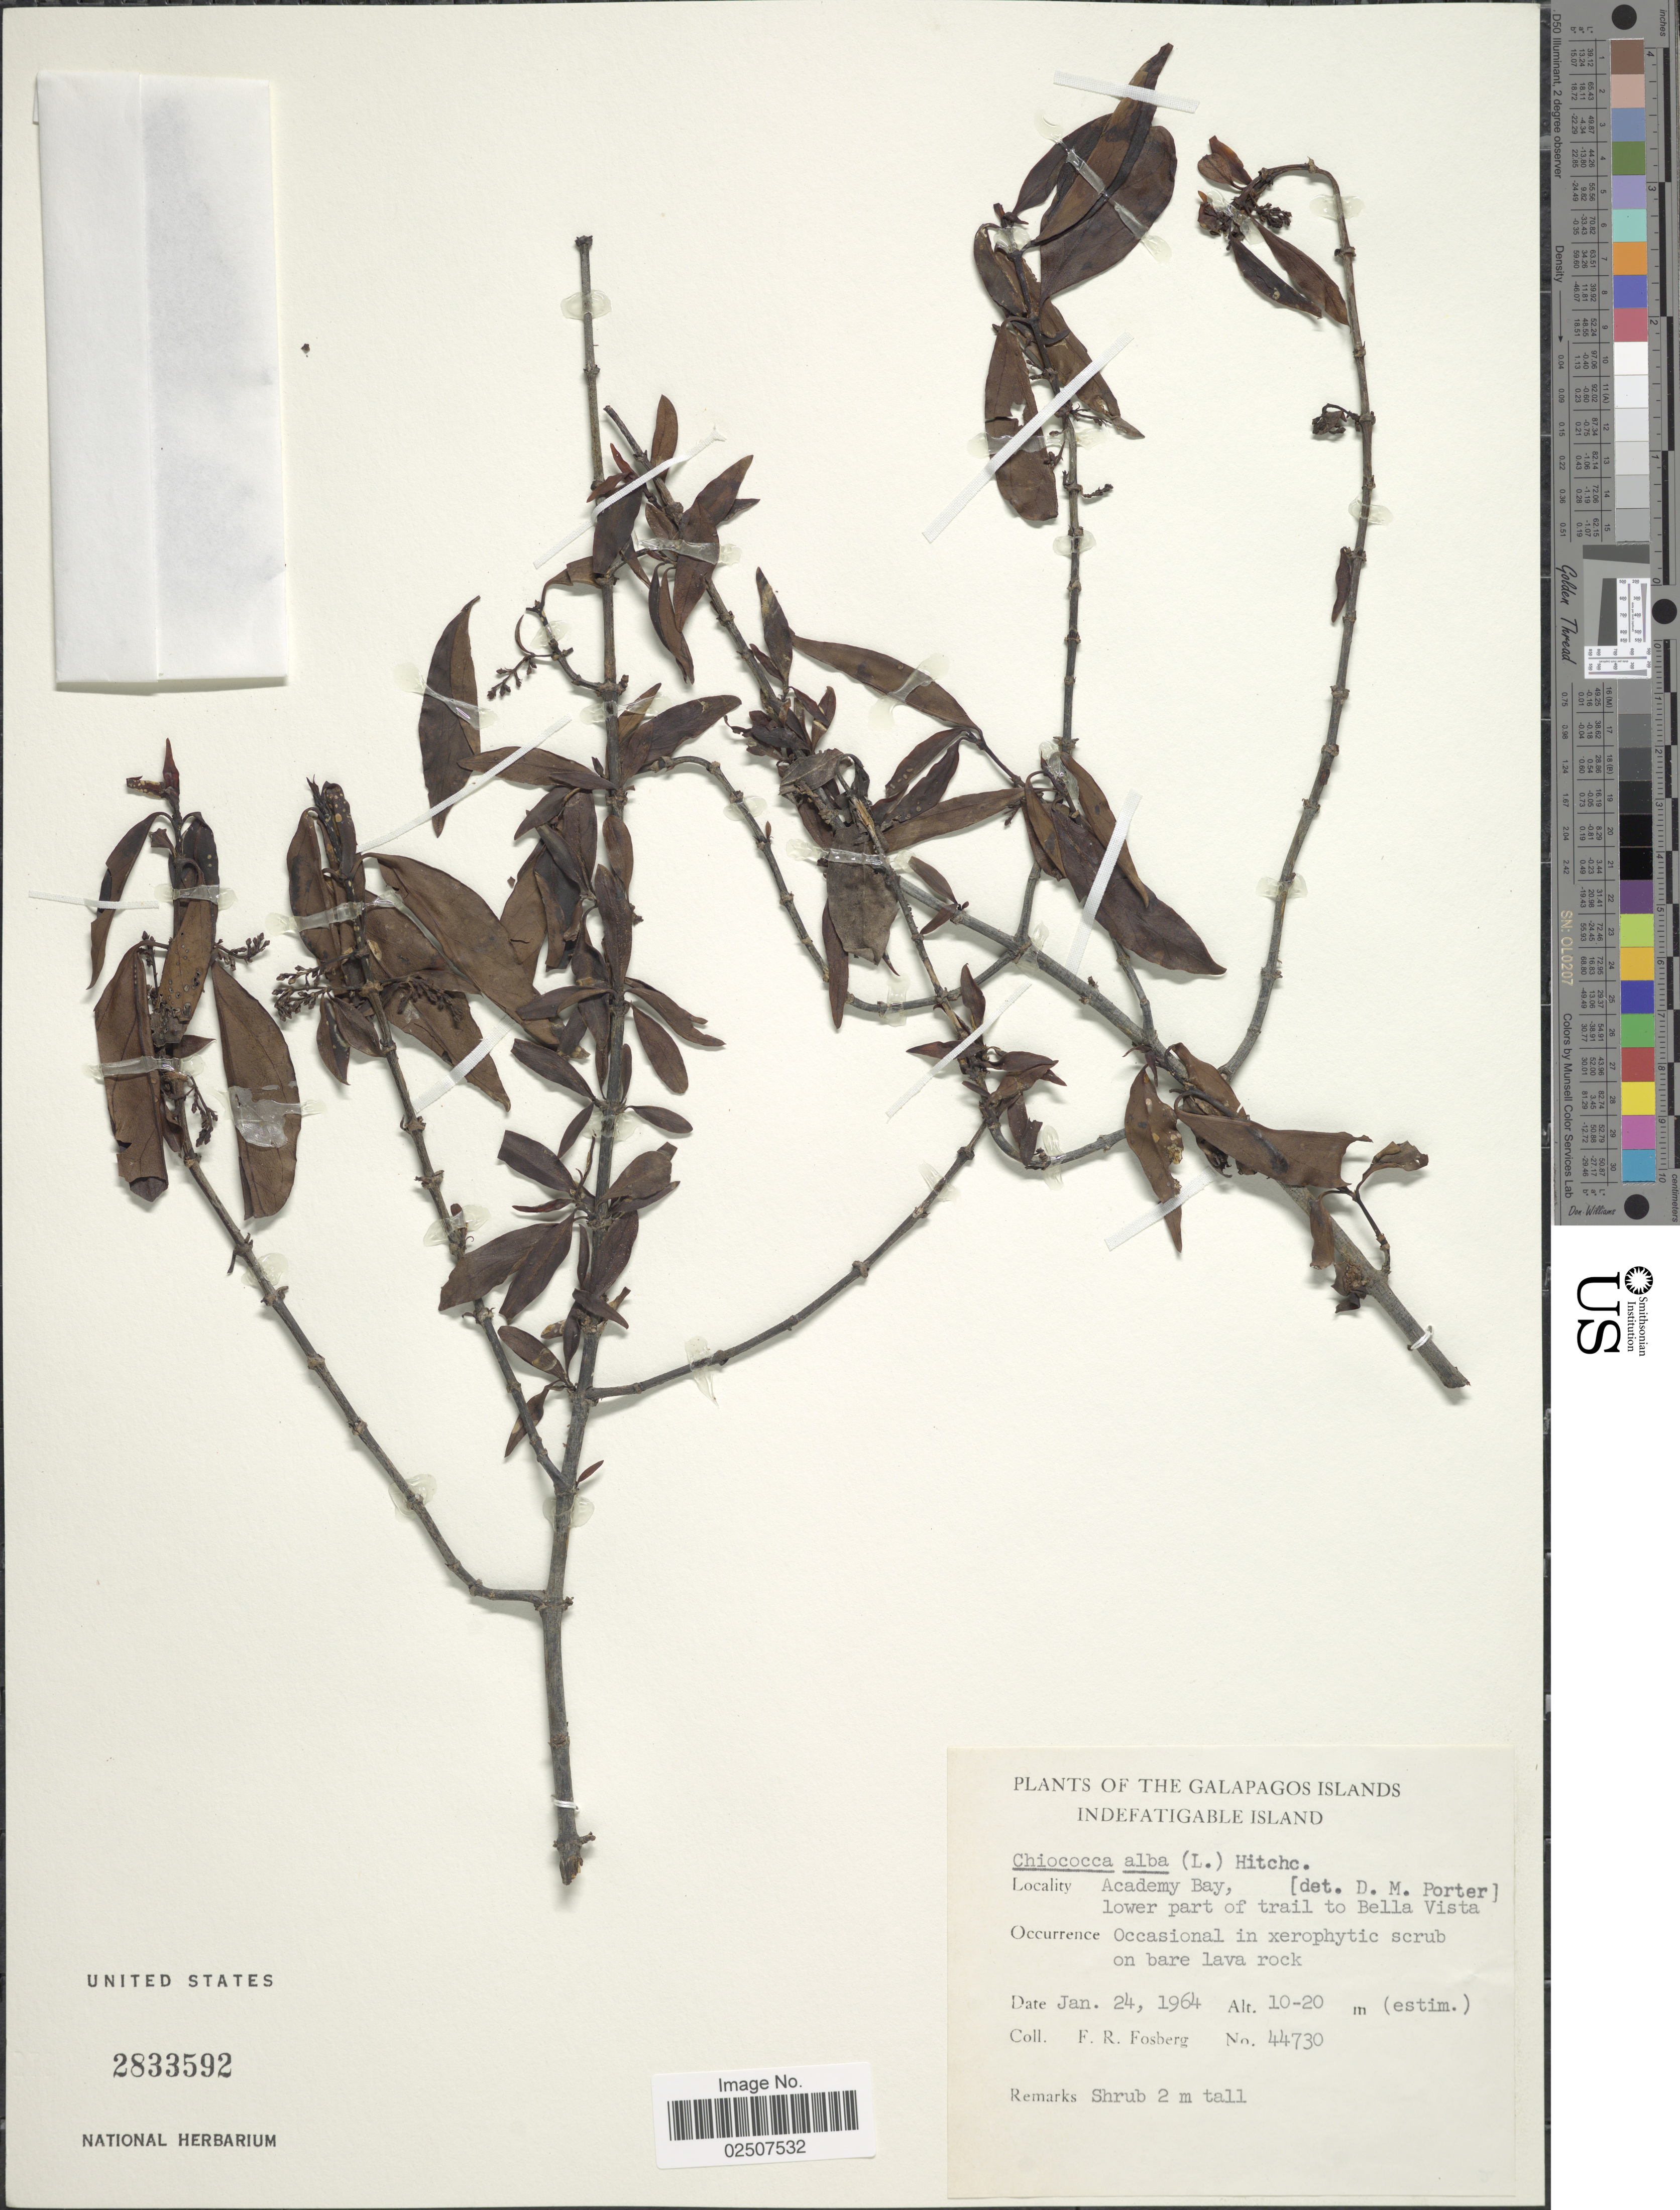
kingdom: Plantae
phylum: Tracheophyta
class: Magnoliopsida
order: Gentianales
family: Rubiaceae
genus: Chiococca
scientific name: Chiococca alba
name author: (L.) Hitchc.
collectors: F. R. Fosberg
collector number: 44730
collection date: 1964-01-24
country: Ecuador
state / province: Colón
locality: Galapagos Islands. Indefatigable Island. Academy Bay, lower part of trail to Bella Vista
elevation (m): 10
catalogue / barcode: US 2833592